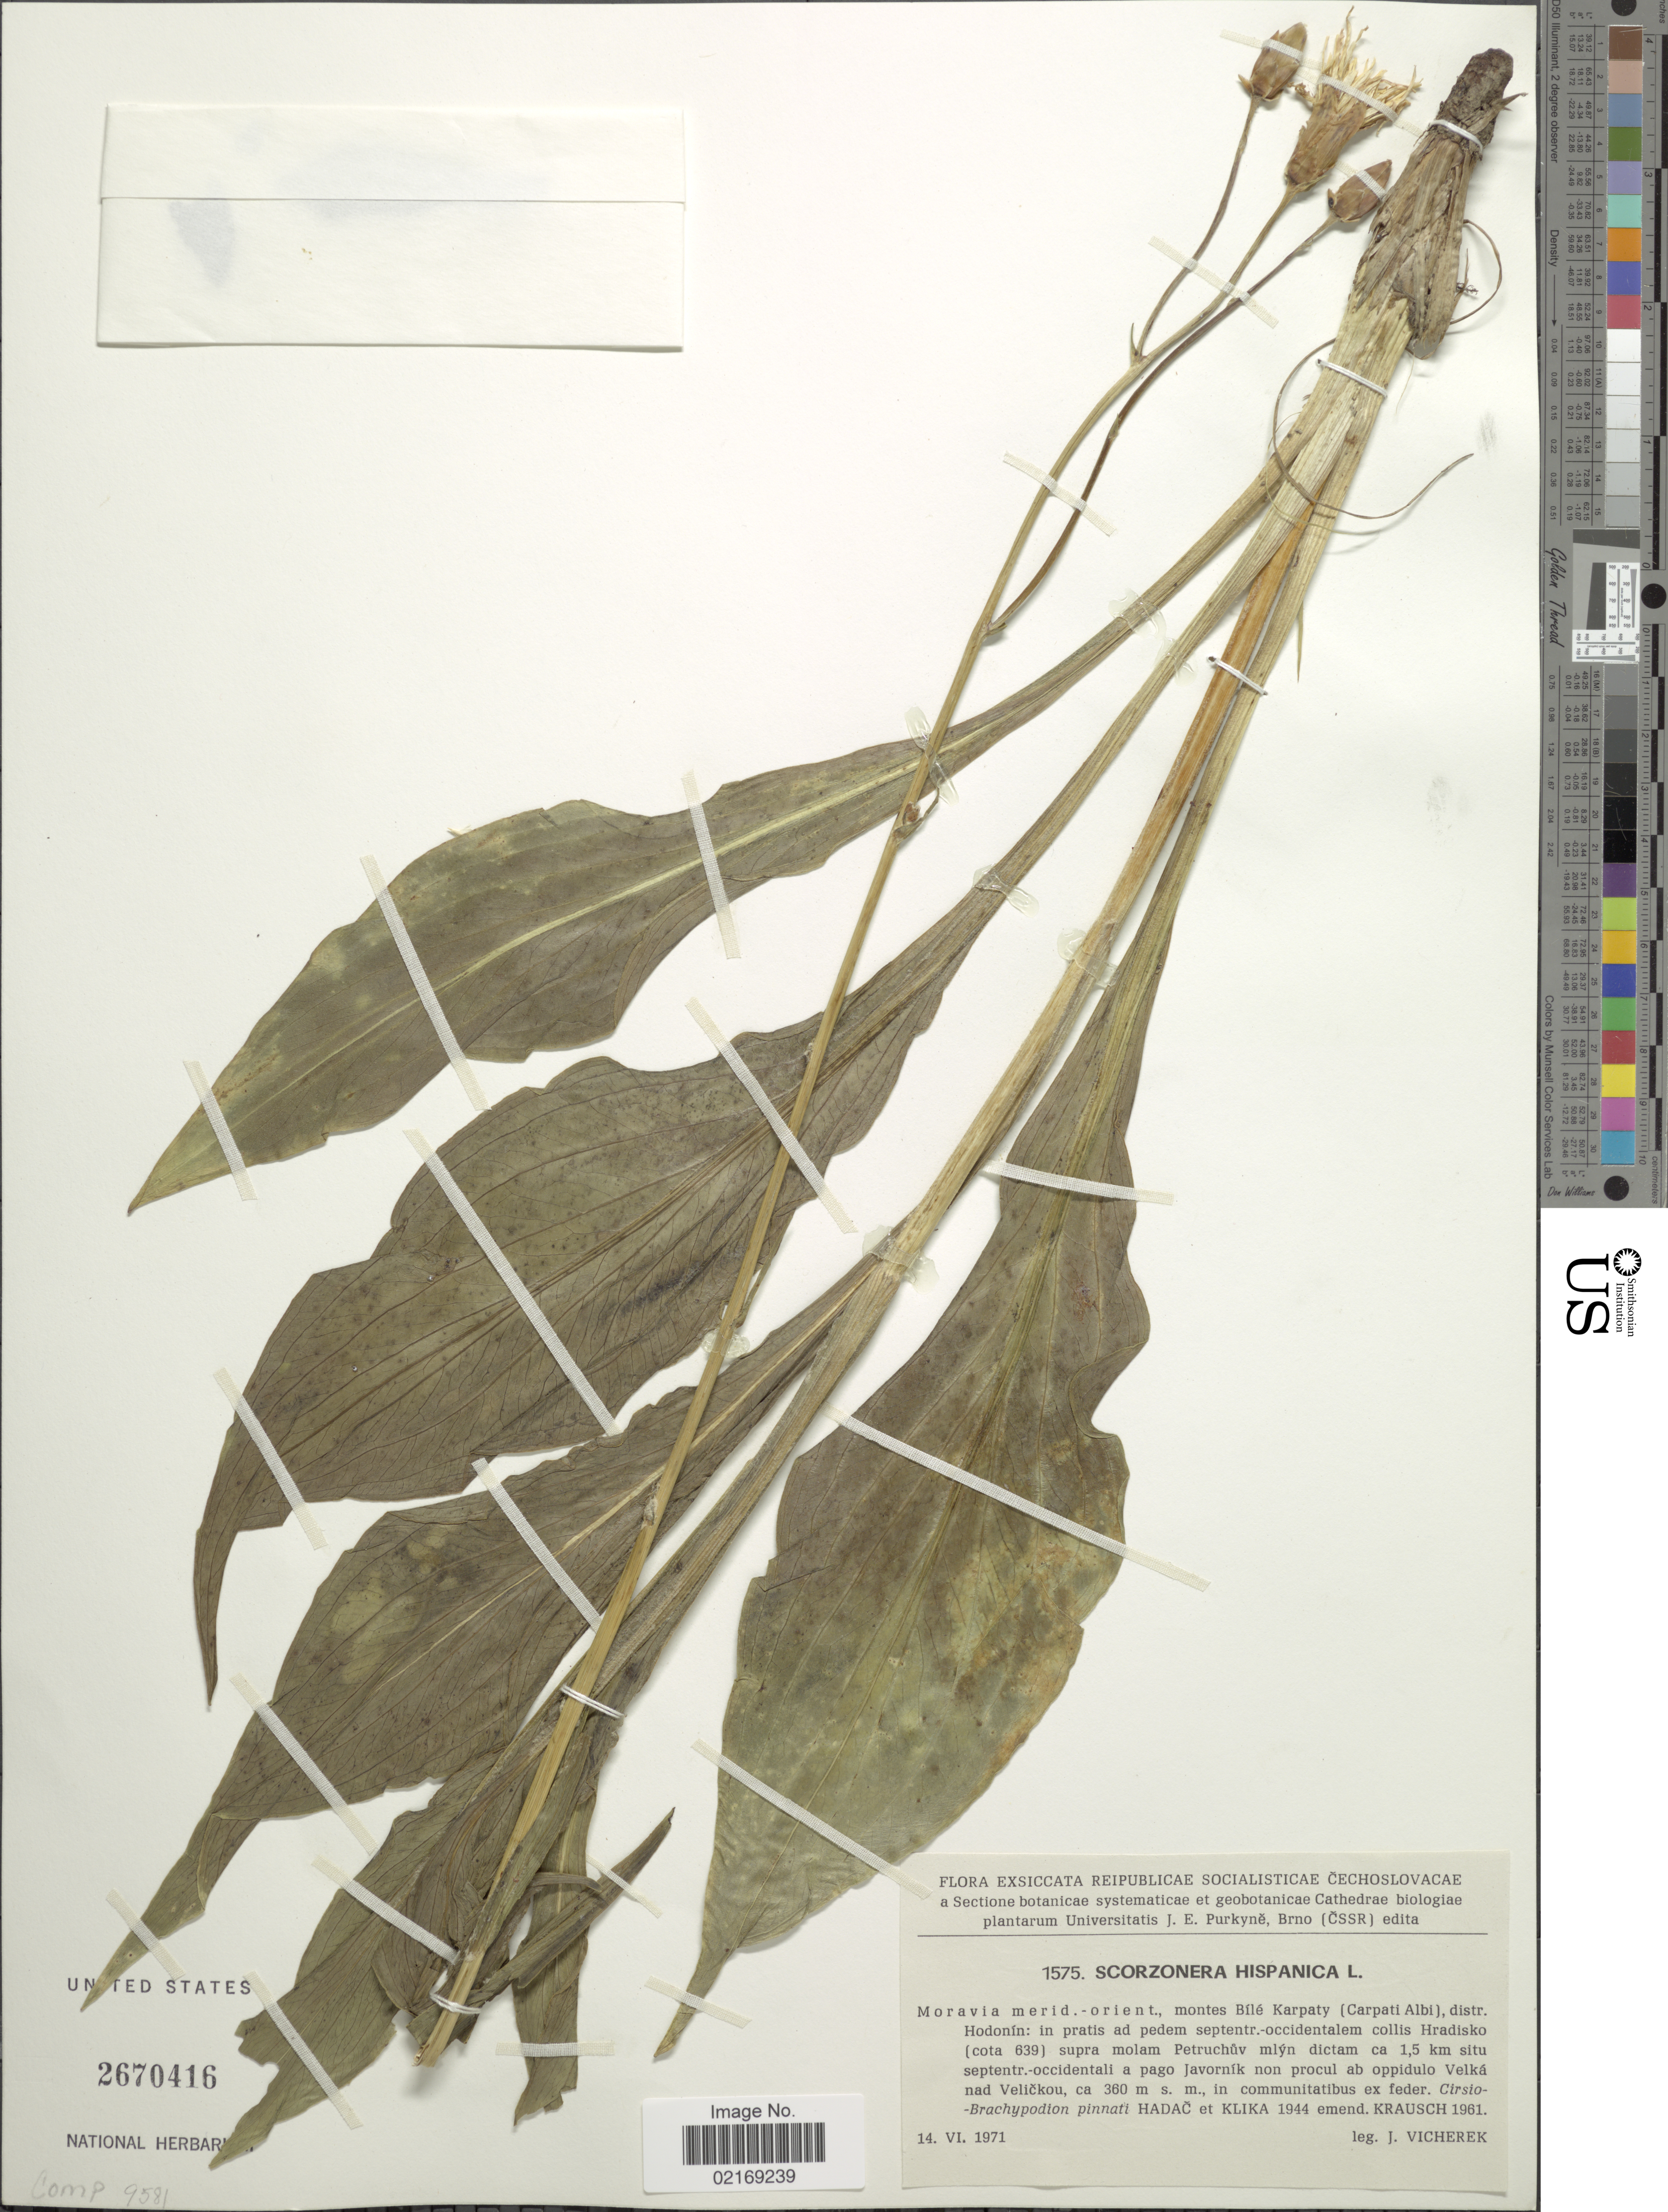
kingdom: Plantae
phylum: Tracheophyta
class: Magnoliopsida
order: Asterales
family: Asteraceae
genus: Scorzonera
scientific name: Scorzonera hispanica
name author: L.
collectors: Vicherek, J.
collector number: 1575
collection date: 1971-06-14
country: Czechia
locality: Reipublicae Socialisticae Cechoslovacae, Moravia merid.-orient., montes Bile Karpaty (Carpati Albi), distr. Hodonin: in pratis ad septentr.-occidentalem collis Hradisko (cota 639) supra molam Petruchuv mlyn dictam ca 1,5 km situ septentr.-occidentali a pago Javornik non procul ab oppidulo Velka nad Velickou.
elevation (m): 360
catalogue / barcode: US 2670416